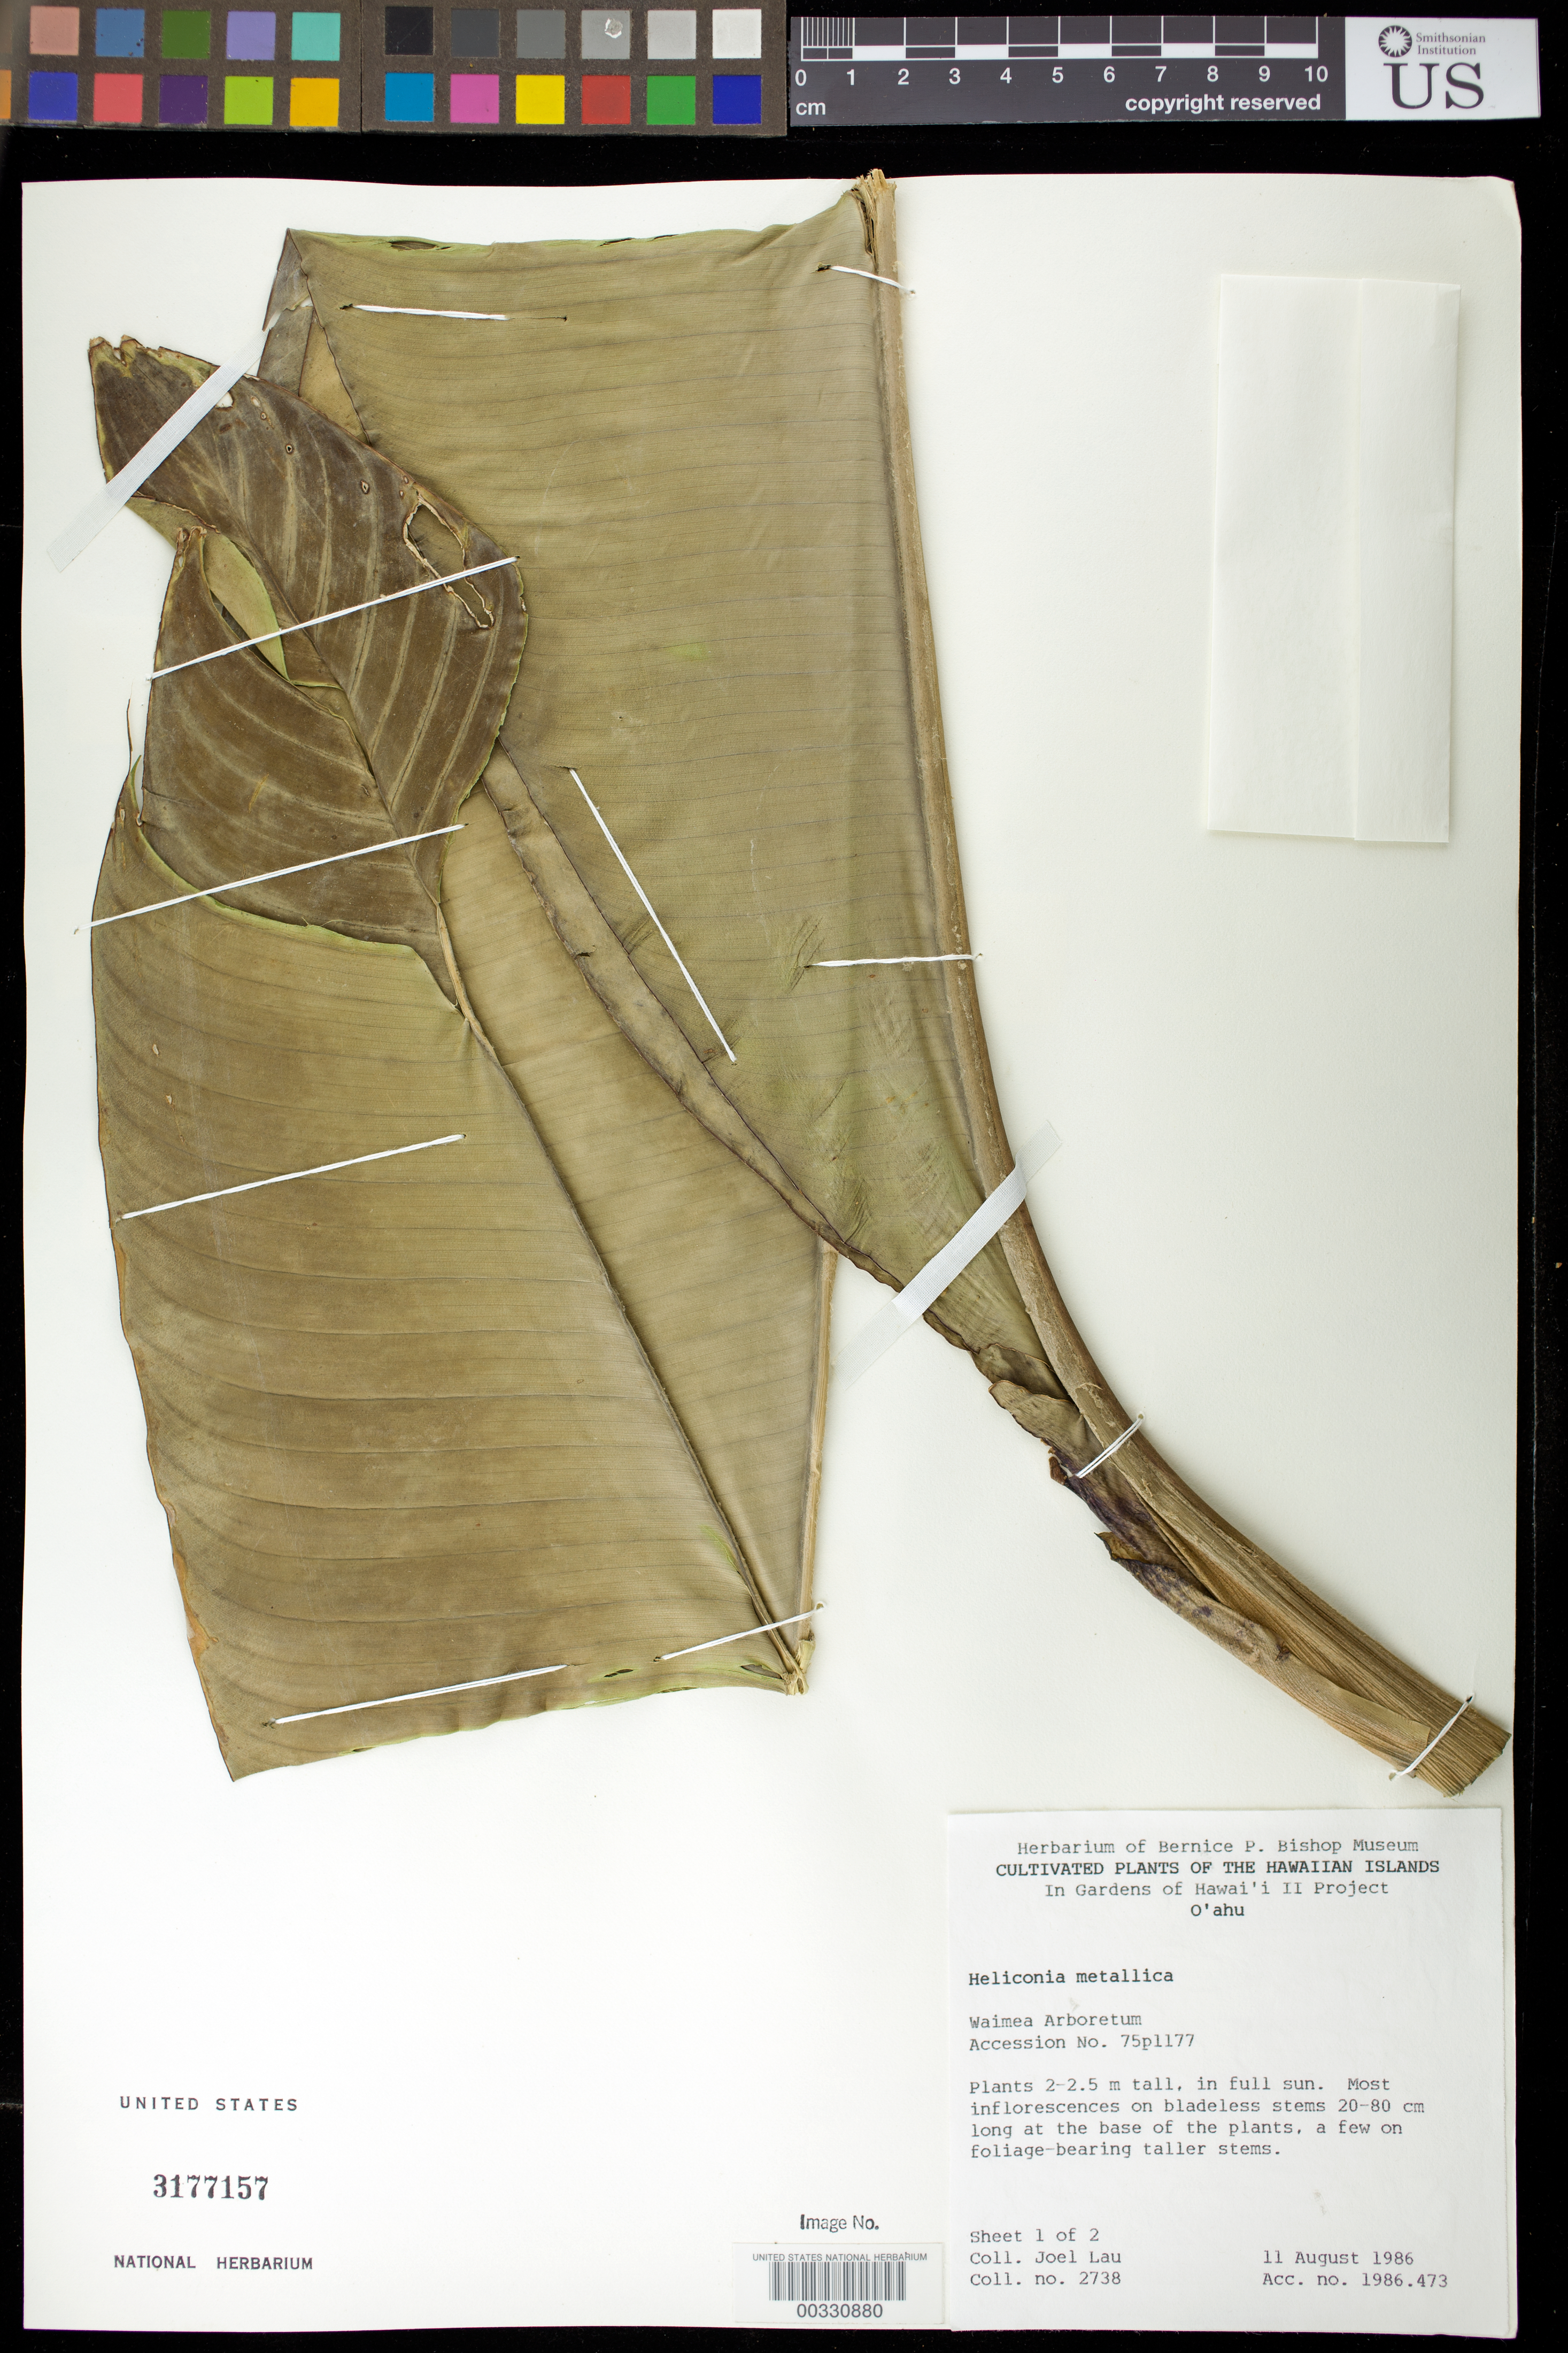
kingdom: Plantae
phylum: Tracheophyta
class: Liliopsida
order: Zingiberales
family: Heliconiaceae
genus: Heliconia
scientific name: Heliconia metallica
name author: Planch. & Linden ex Hook.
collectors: J. Lau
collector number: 2738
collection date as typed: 11 Aug 1986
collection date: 1986-08-11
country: United States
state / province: Florida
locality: Southern Florida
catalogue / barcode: US 3177157